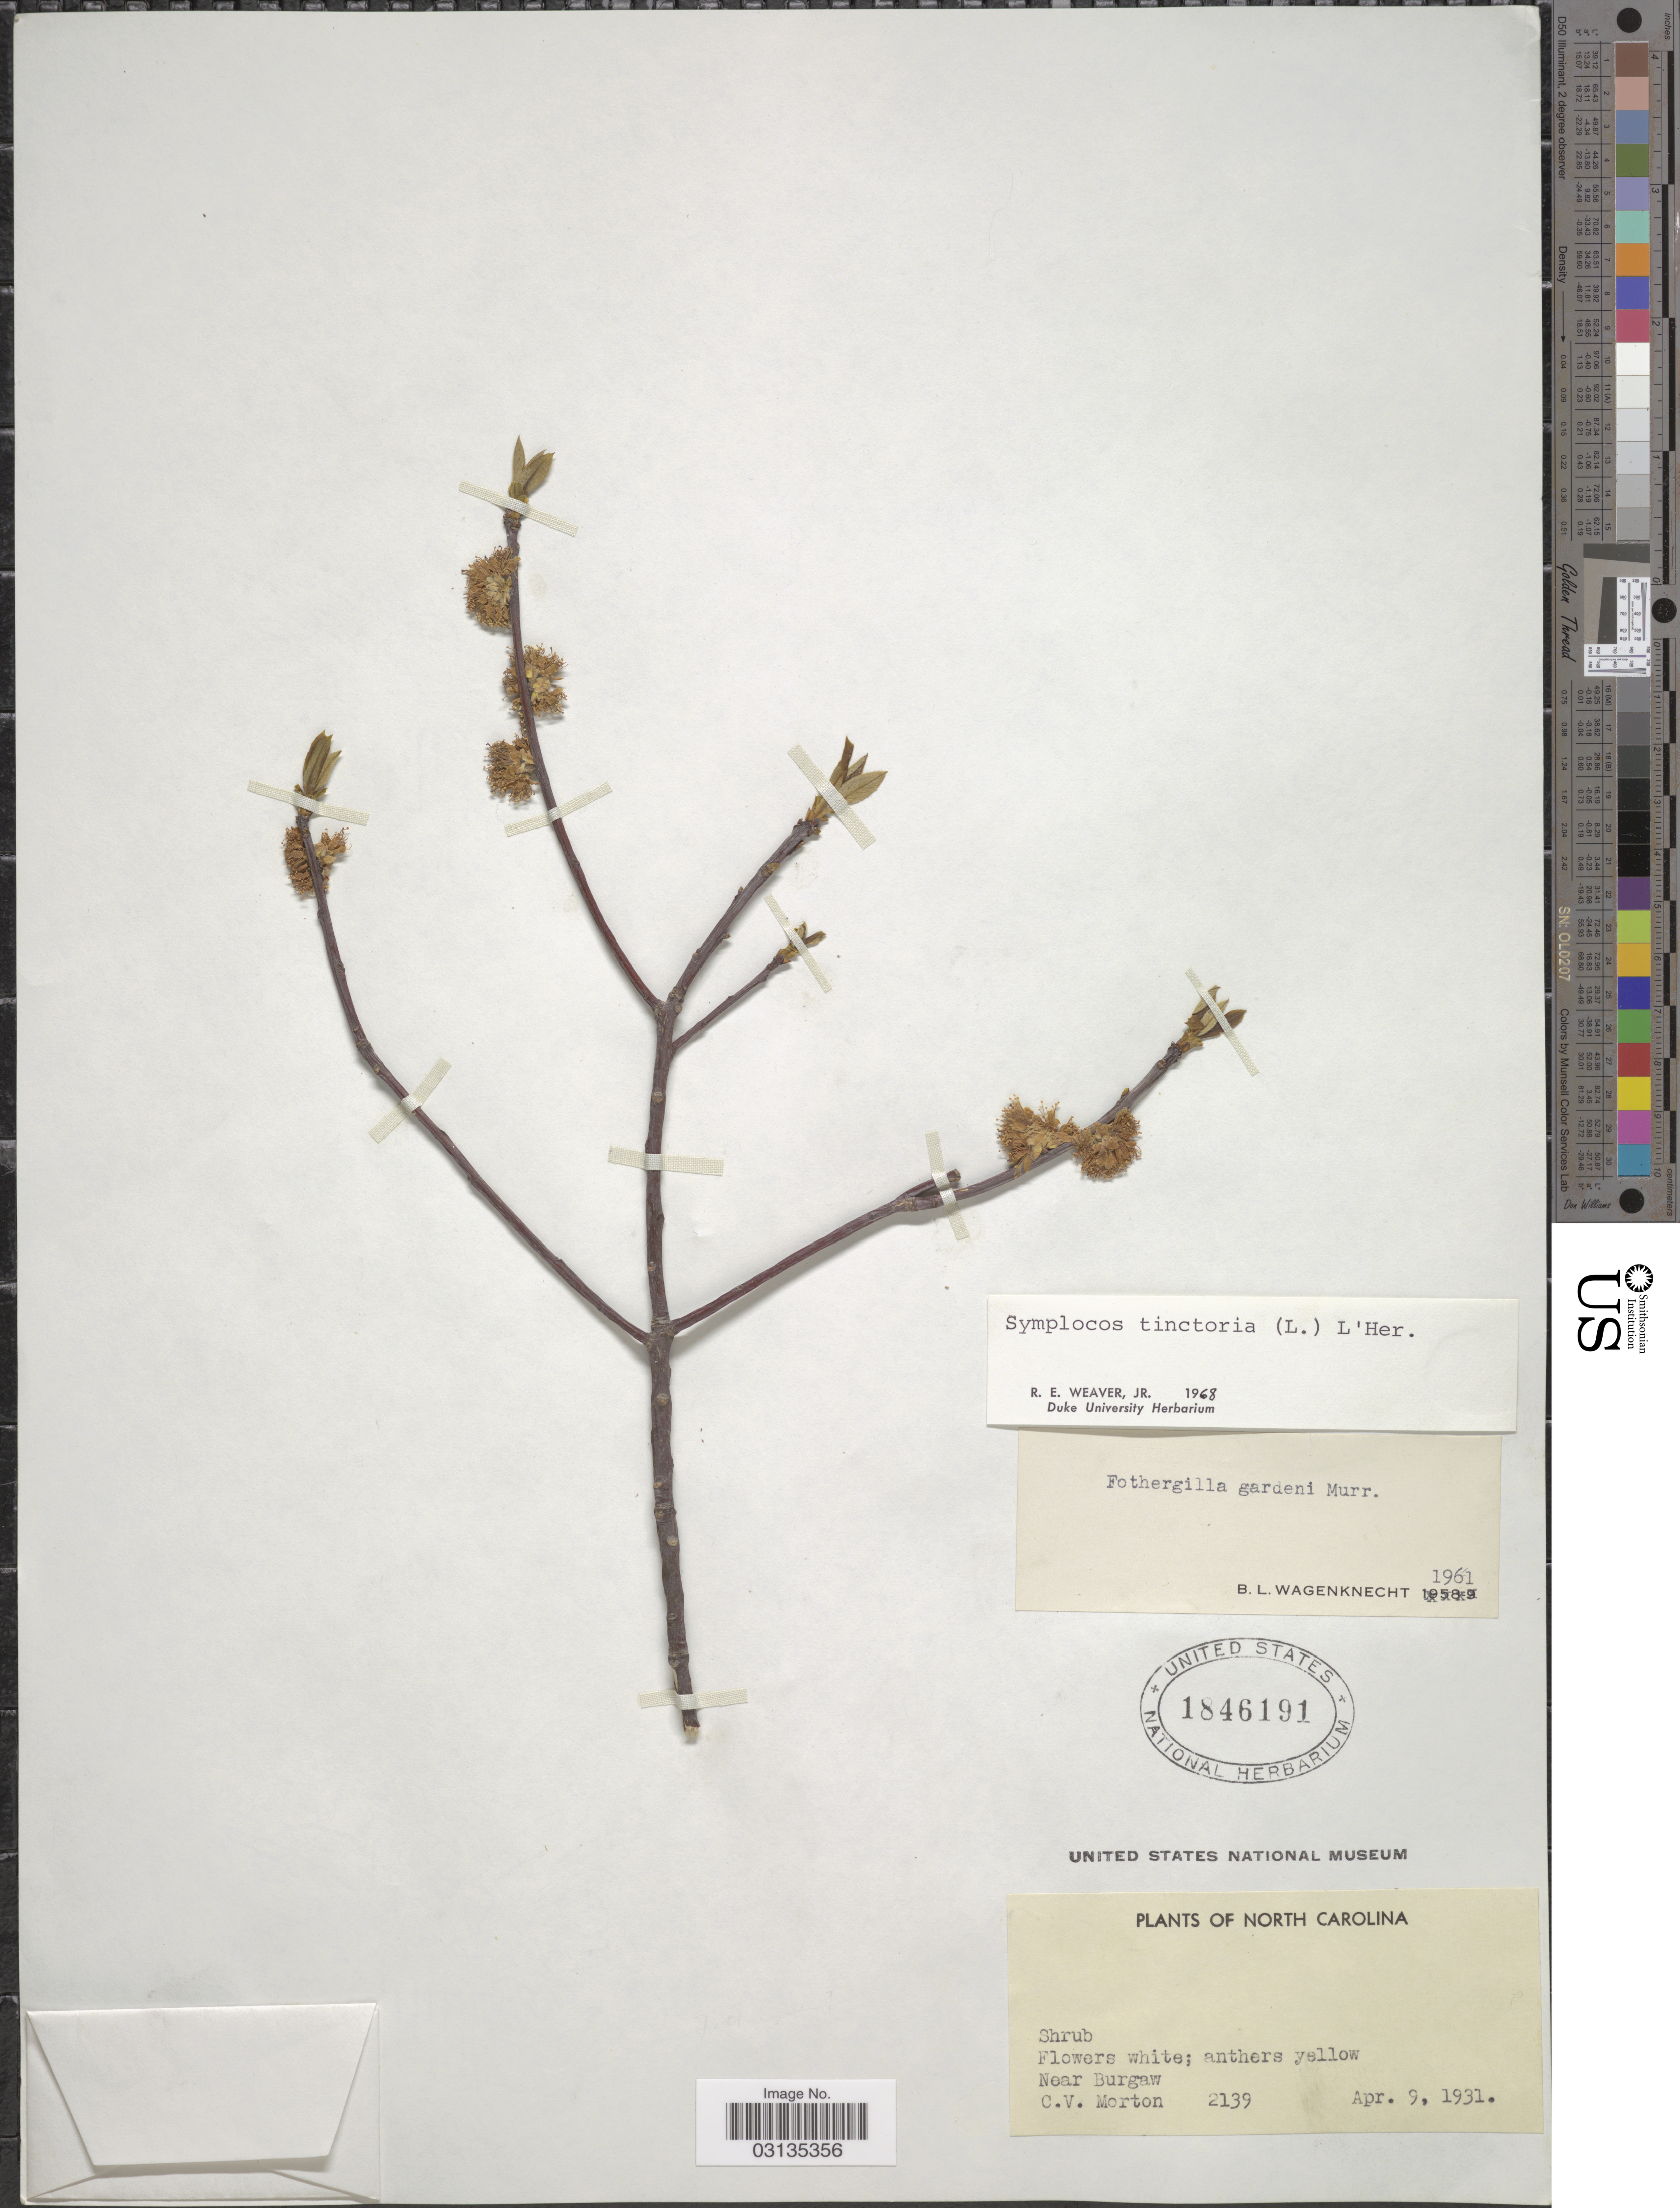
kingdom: Plantae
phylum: Tracheophyta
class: Magnoliopsida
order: Ericales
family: Symplocaceae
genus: Symplocos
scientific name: Symplocos tinctoria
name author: (L.) L'Hér.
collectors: C. V. Morton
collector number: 2139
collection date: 1931-04-09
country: United States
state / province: North Carolina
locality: Near Burgaw.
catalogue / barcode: US 1846191